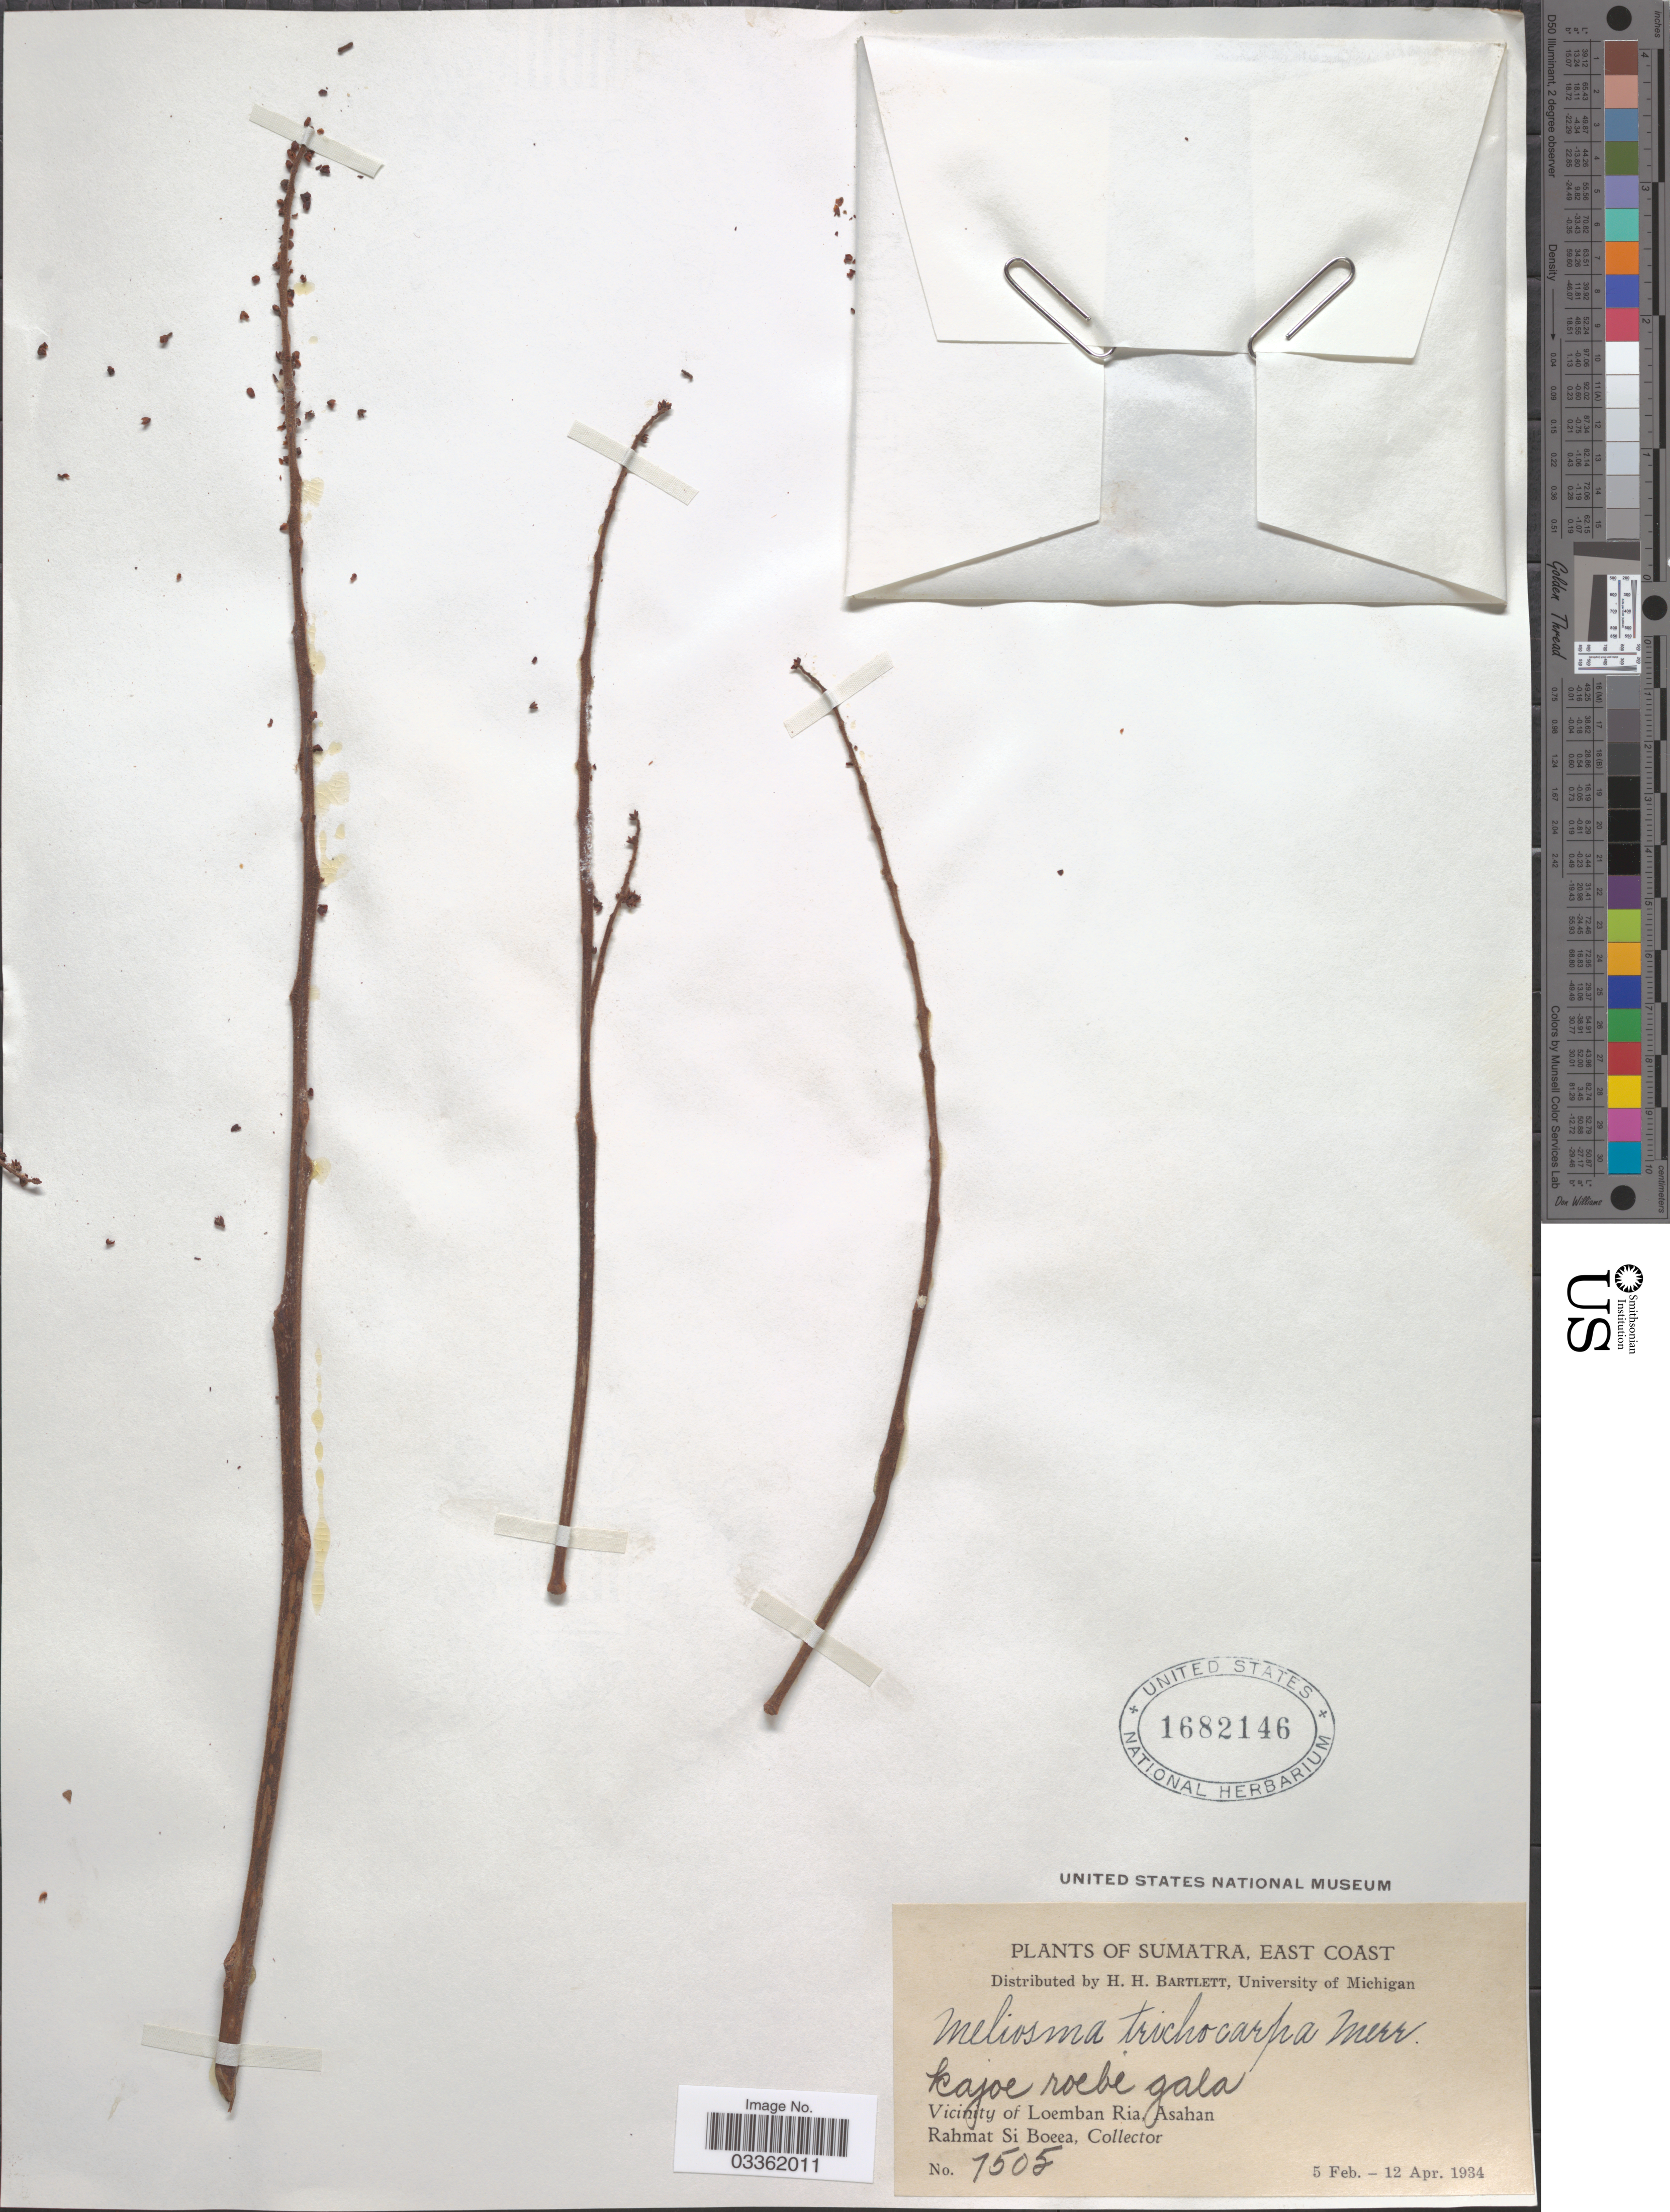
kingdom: Plantae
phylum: Tracheophyta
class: Magnoliopsida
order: Proteales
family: Sabiaceae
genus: Meliosma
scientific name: Meliosma trichocarpa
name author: Merr.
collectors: Rahmat Si Boeea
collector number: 7505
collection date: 1934-02-05/1934-04-12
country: Indonesia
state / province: Sumatra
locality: East coast. Vicinity of Loemban Ria, Asahan.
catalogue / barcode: US 1682146